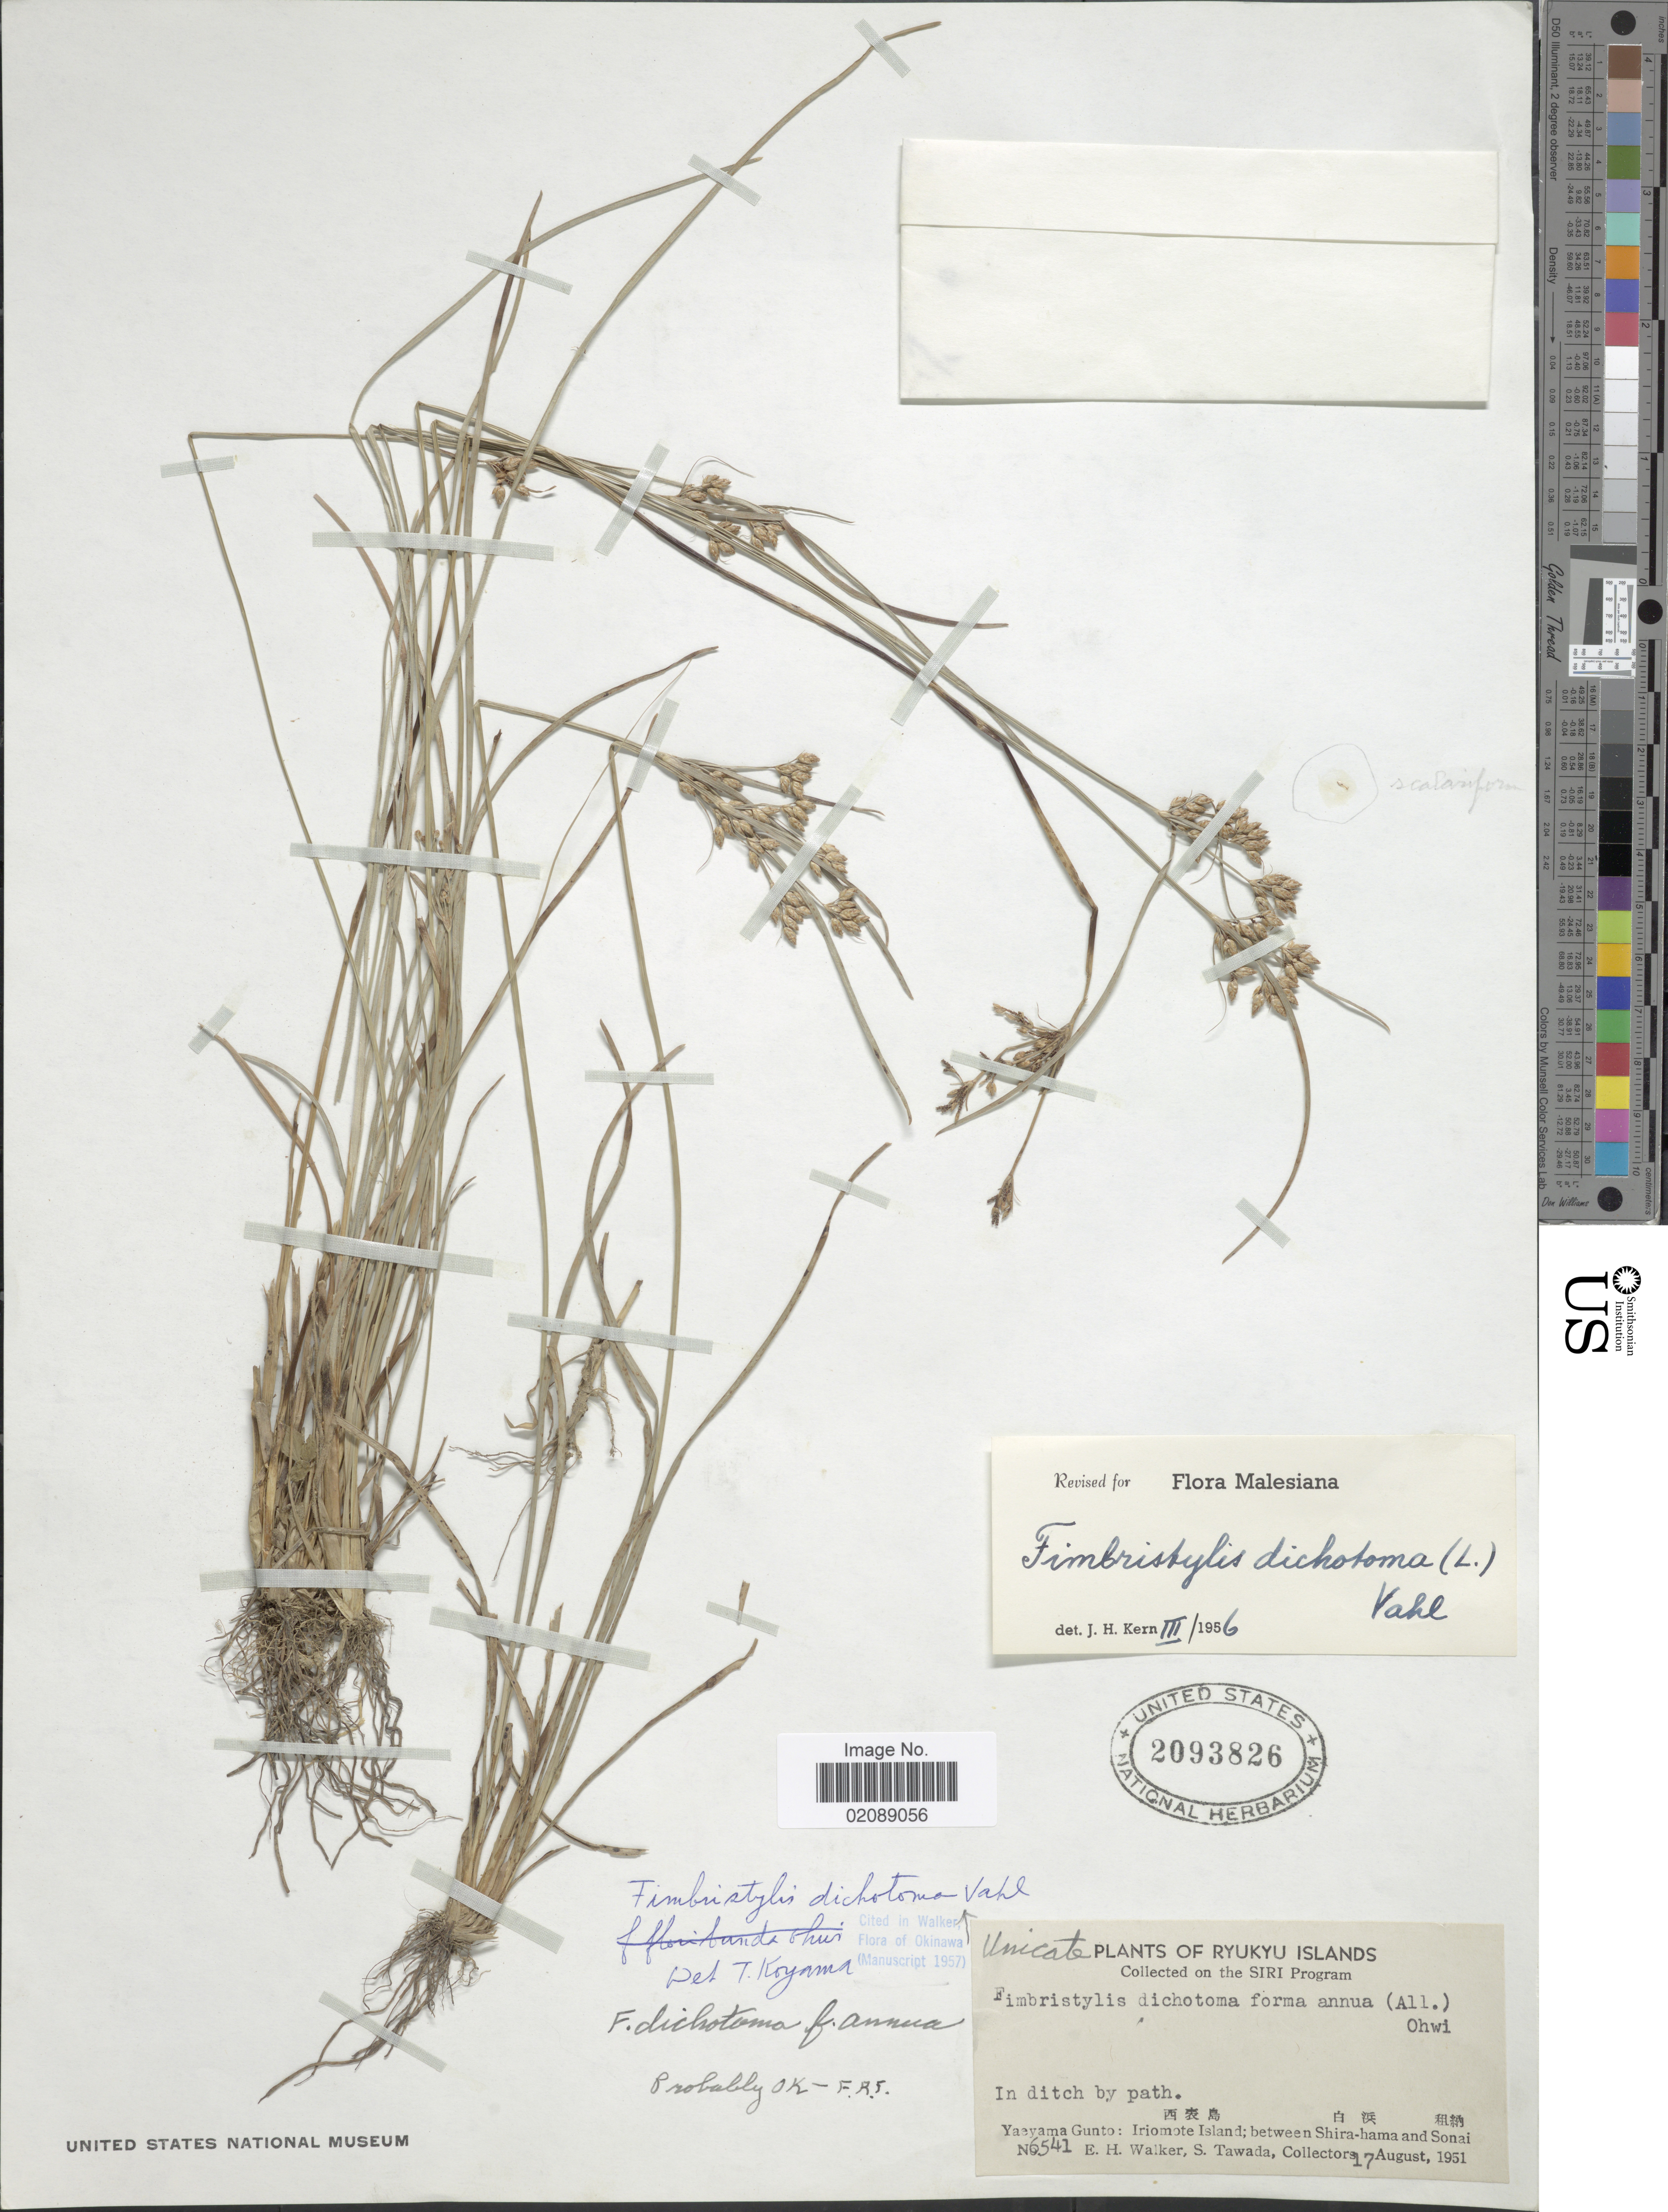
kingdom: Plantae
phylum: Tracheophyta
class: Liliopsida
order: Poales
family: Cyperaceae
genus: Fimbristylis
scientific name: Fimbristylis dichotoma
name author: (L.) Vahl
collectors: E. H. Walker & S. Tawada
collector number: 6541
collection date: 1951-08-17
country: Japan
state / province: Okinawa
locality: Ryukyu Islands, In ditch by path. Yaeyama Gunto: Iriomote Island; between Shira-hama and Sonai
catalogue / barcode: US 2093826